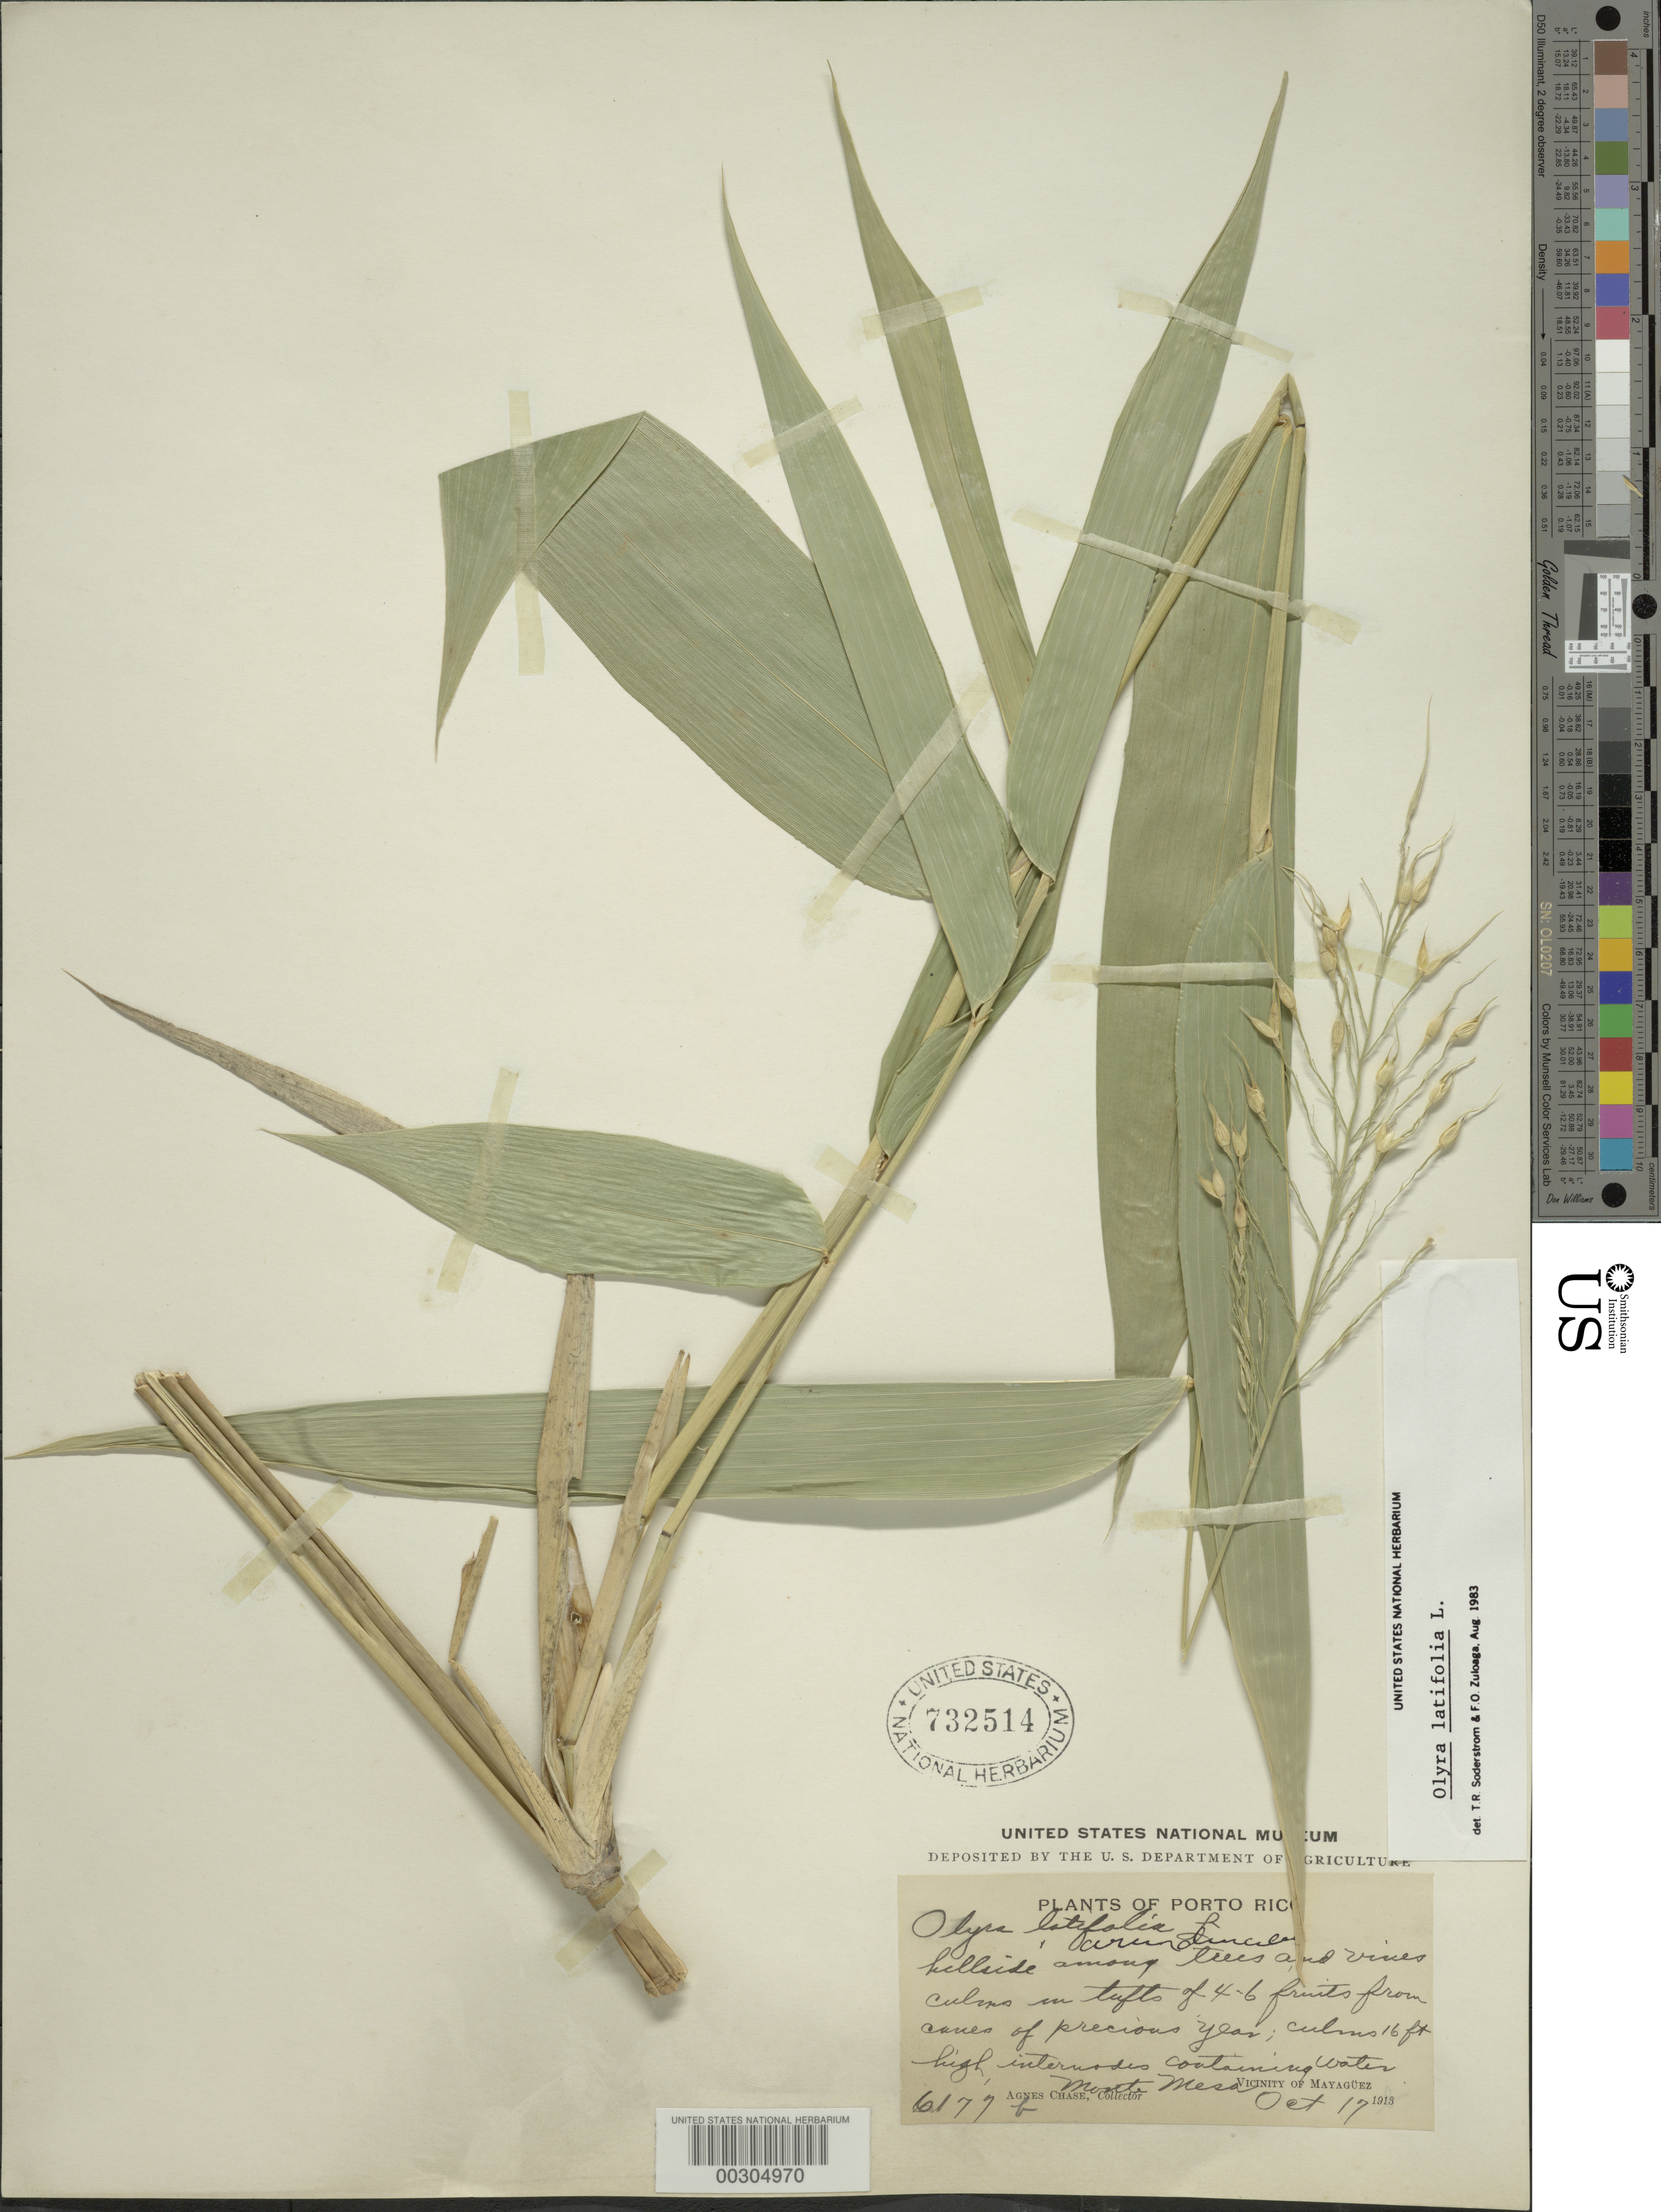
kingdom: Plantae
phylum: Tracheophyta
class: Liliopsida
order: Poales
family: Poaceae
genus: Olyra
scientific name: Olyra latifolia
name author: L.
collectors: A. Chase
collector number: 6177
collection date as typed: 17 Oct 1913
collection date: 1913-10-17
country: Puerto Rico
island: Greater Antilles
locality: Monte mesa, mayaguez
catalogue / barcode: US 732514